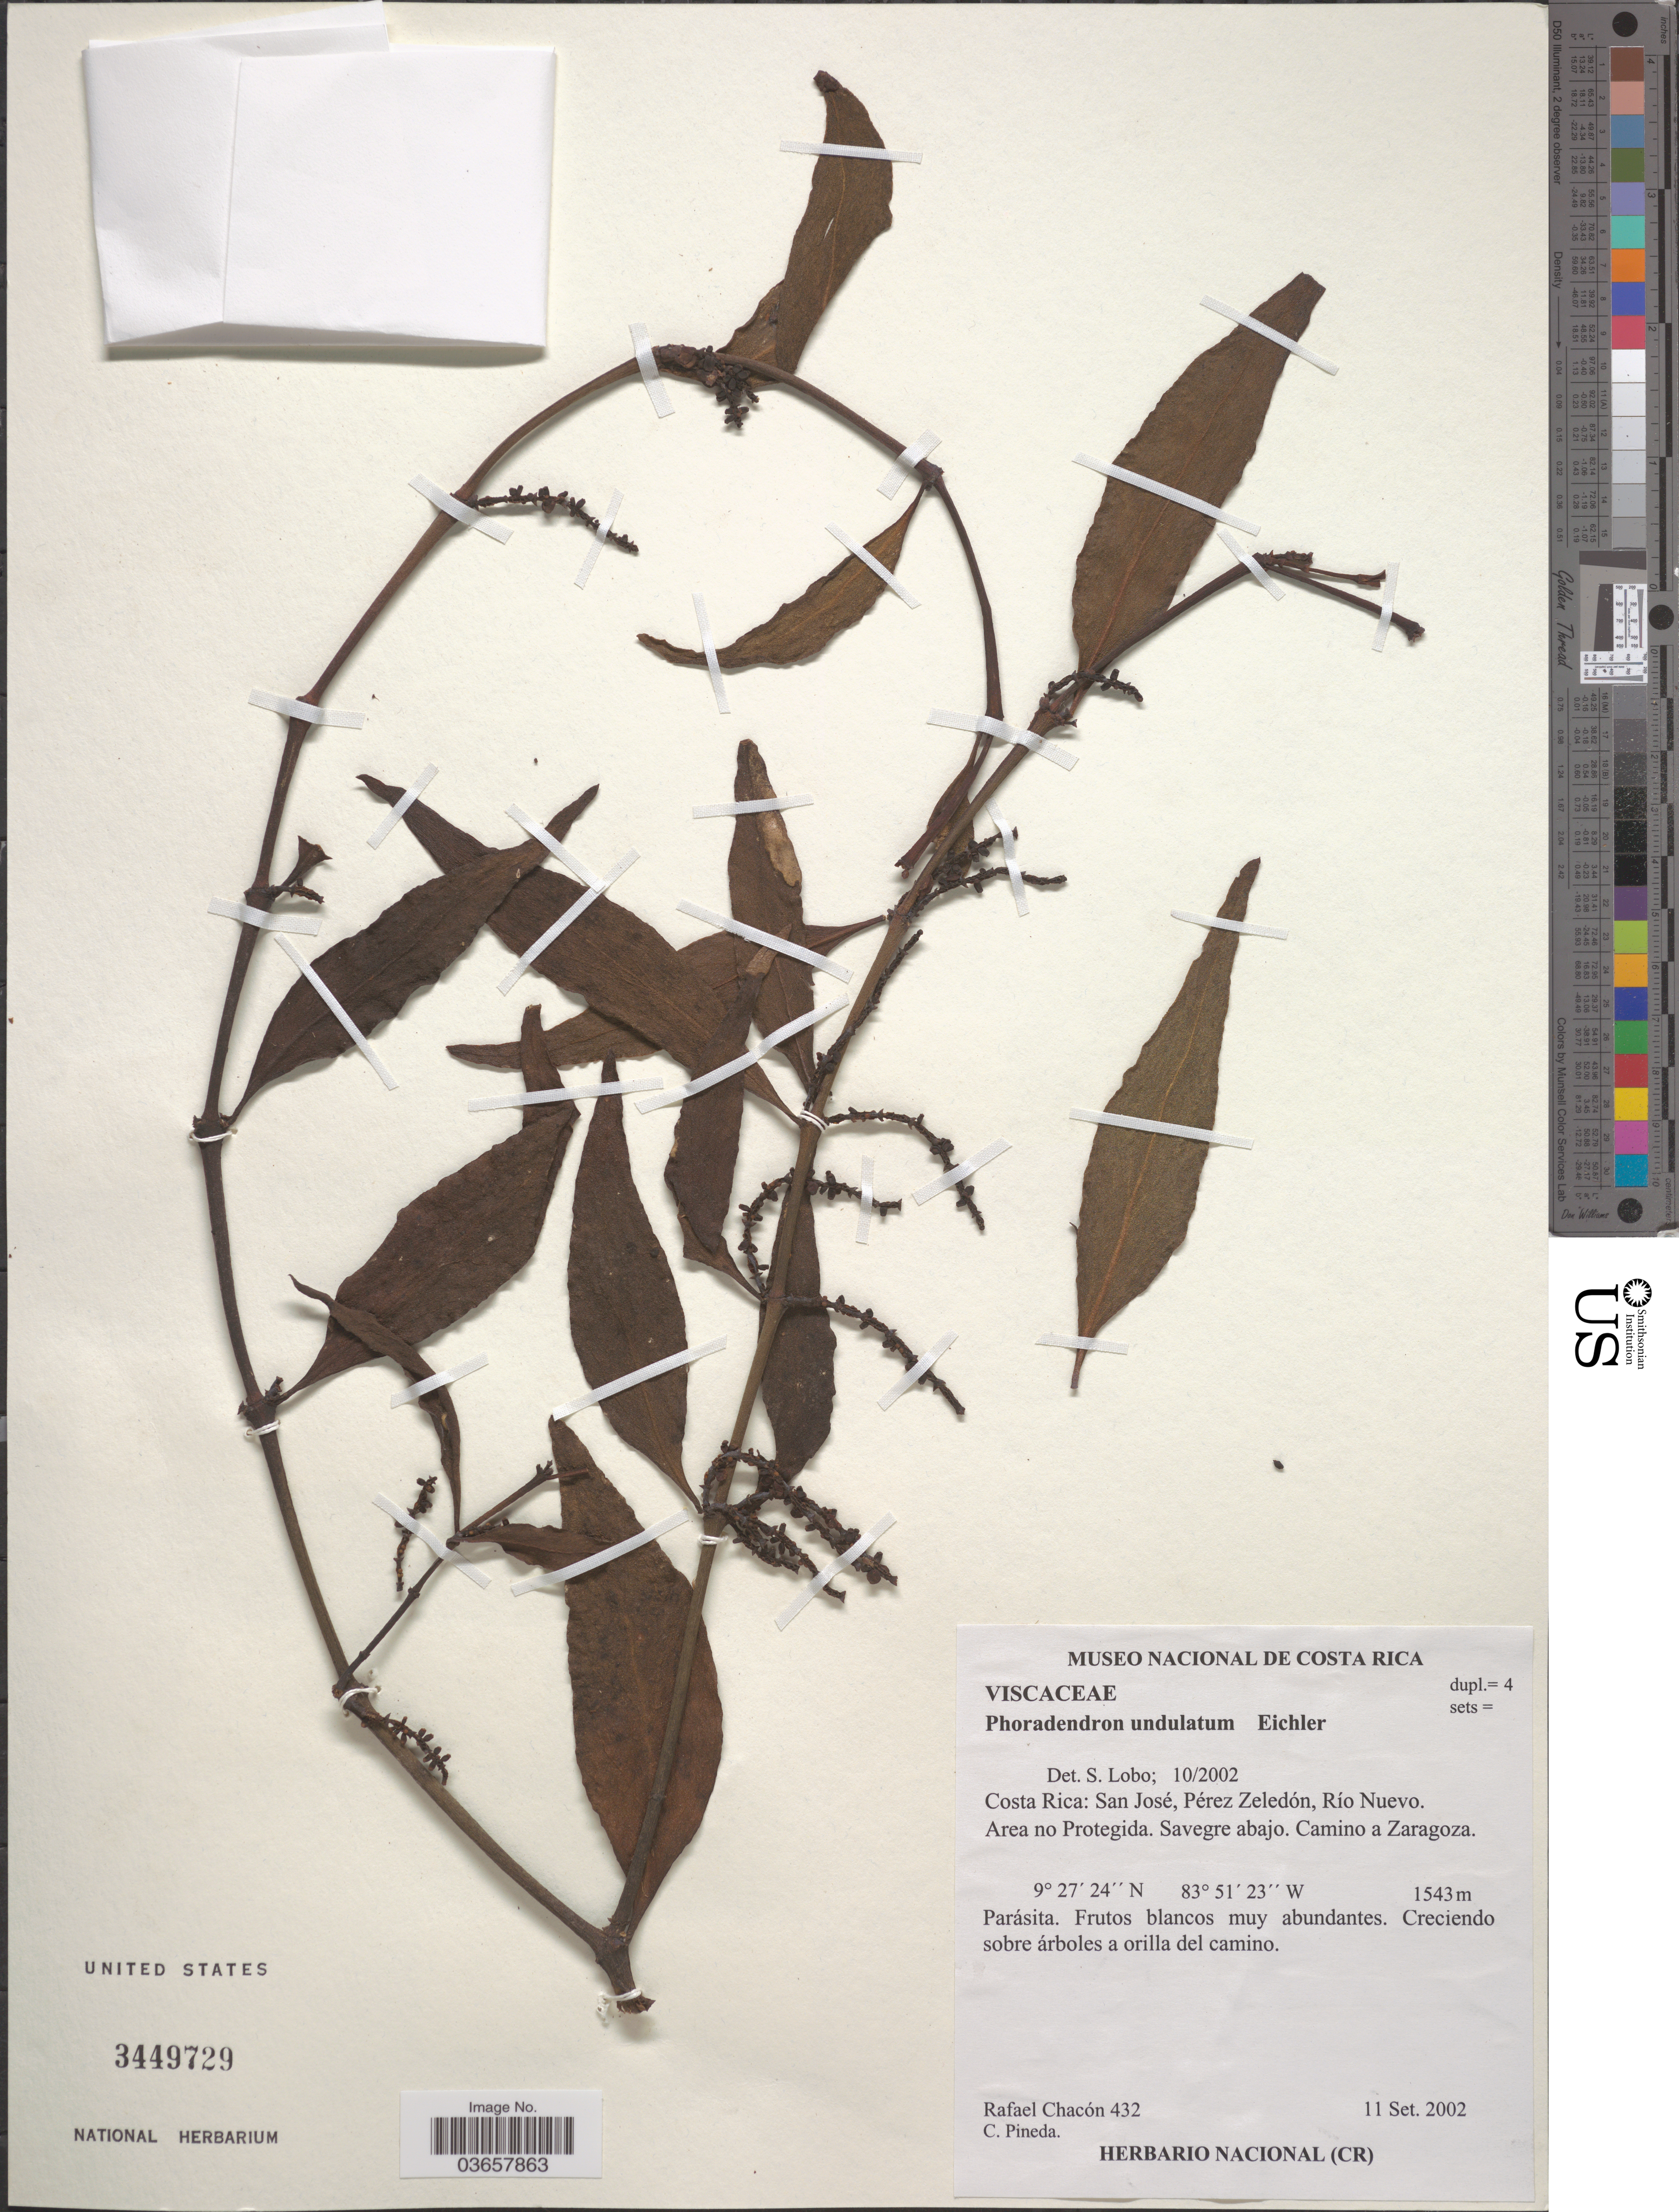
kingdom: Plantae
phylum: Tracheophyta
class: Magnoliopsida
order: Santalales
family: Viscaceae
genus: Phoradendron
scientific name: Phoradendron undulatum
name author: (Pohl ex DC.) Eichler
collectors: R. Chacón & C. Pineda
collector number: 432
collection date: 2002-09-11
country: Costa Rica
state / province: San José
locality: Pérez Zeledón, Río Nuevo. Area no Protegida. Savegre abajo. Camino a Zaragoza.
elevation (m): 1543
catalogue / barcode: US 3449729